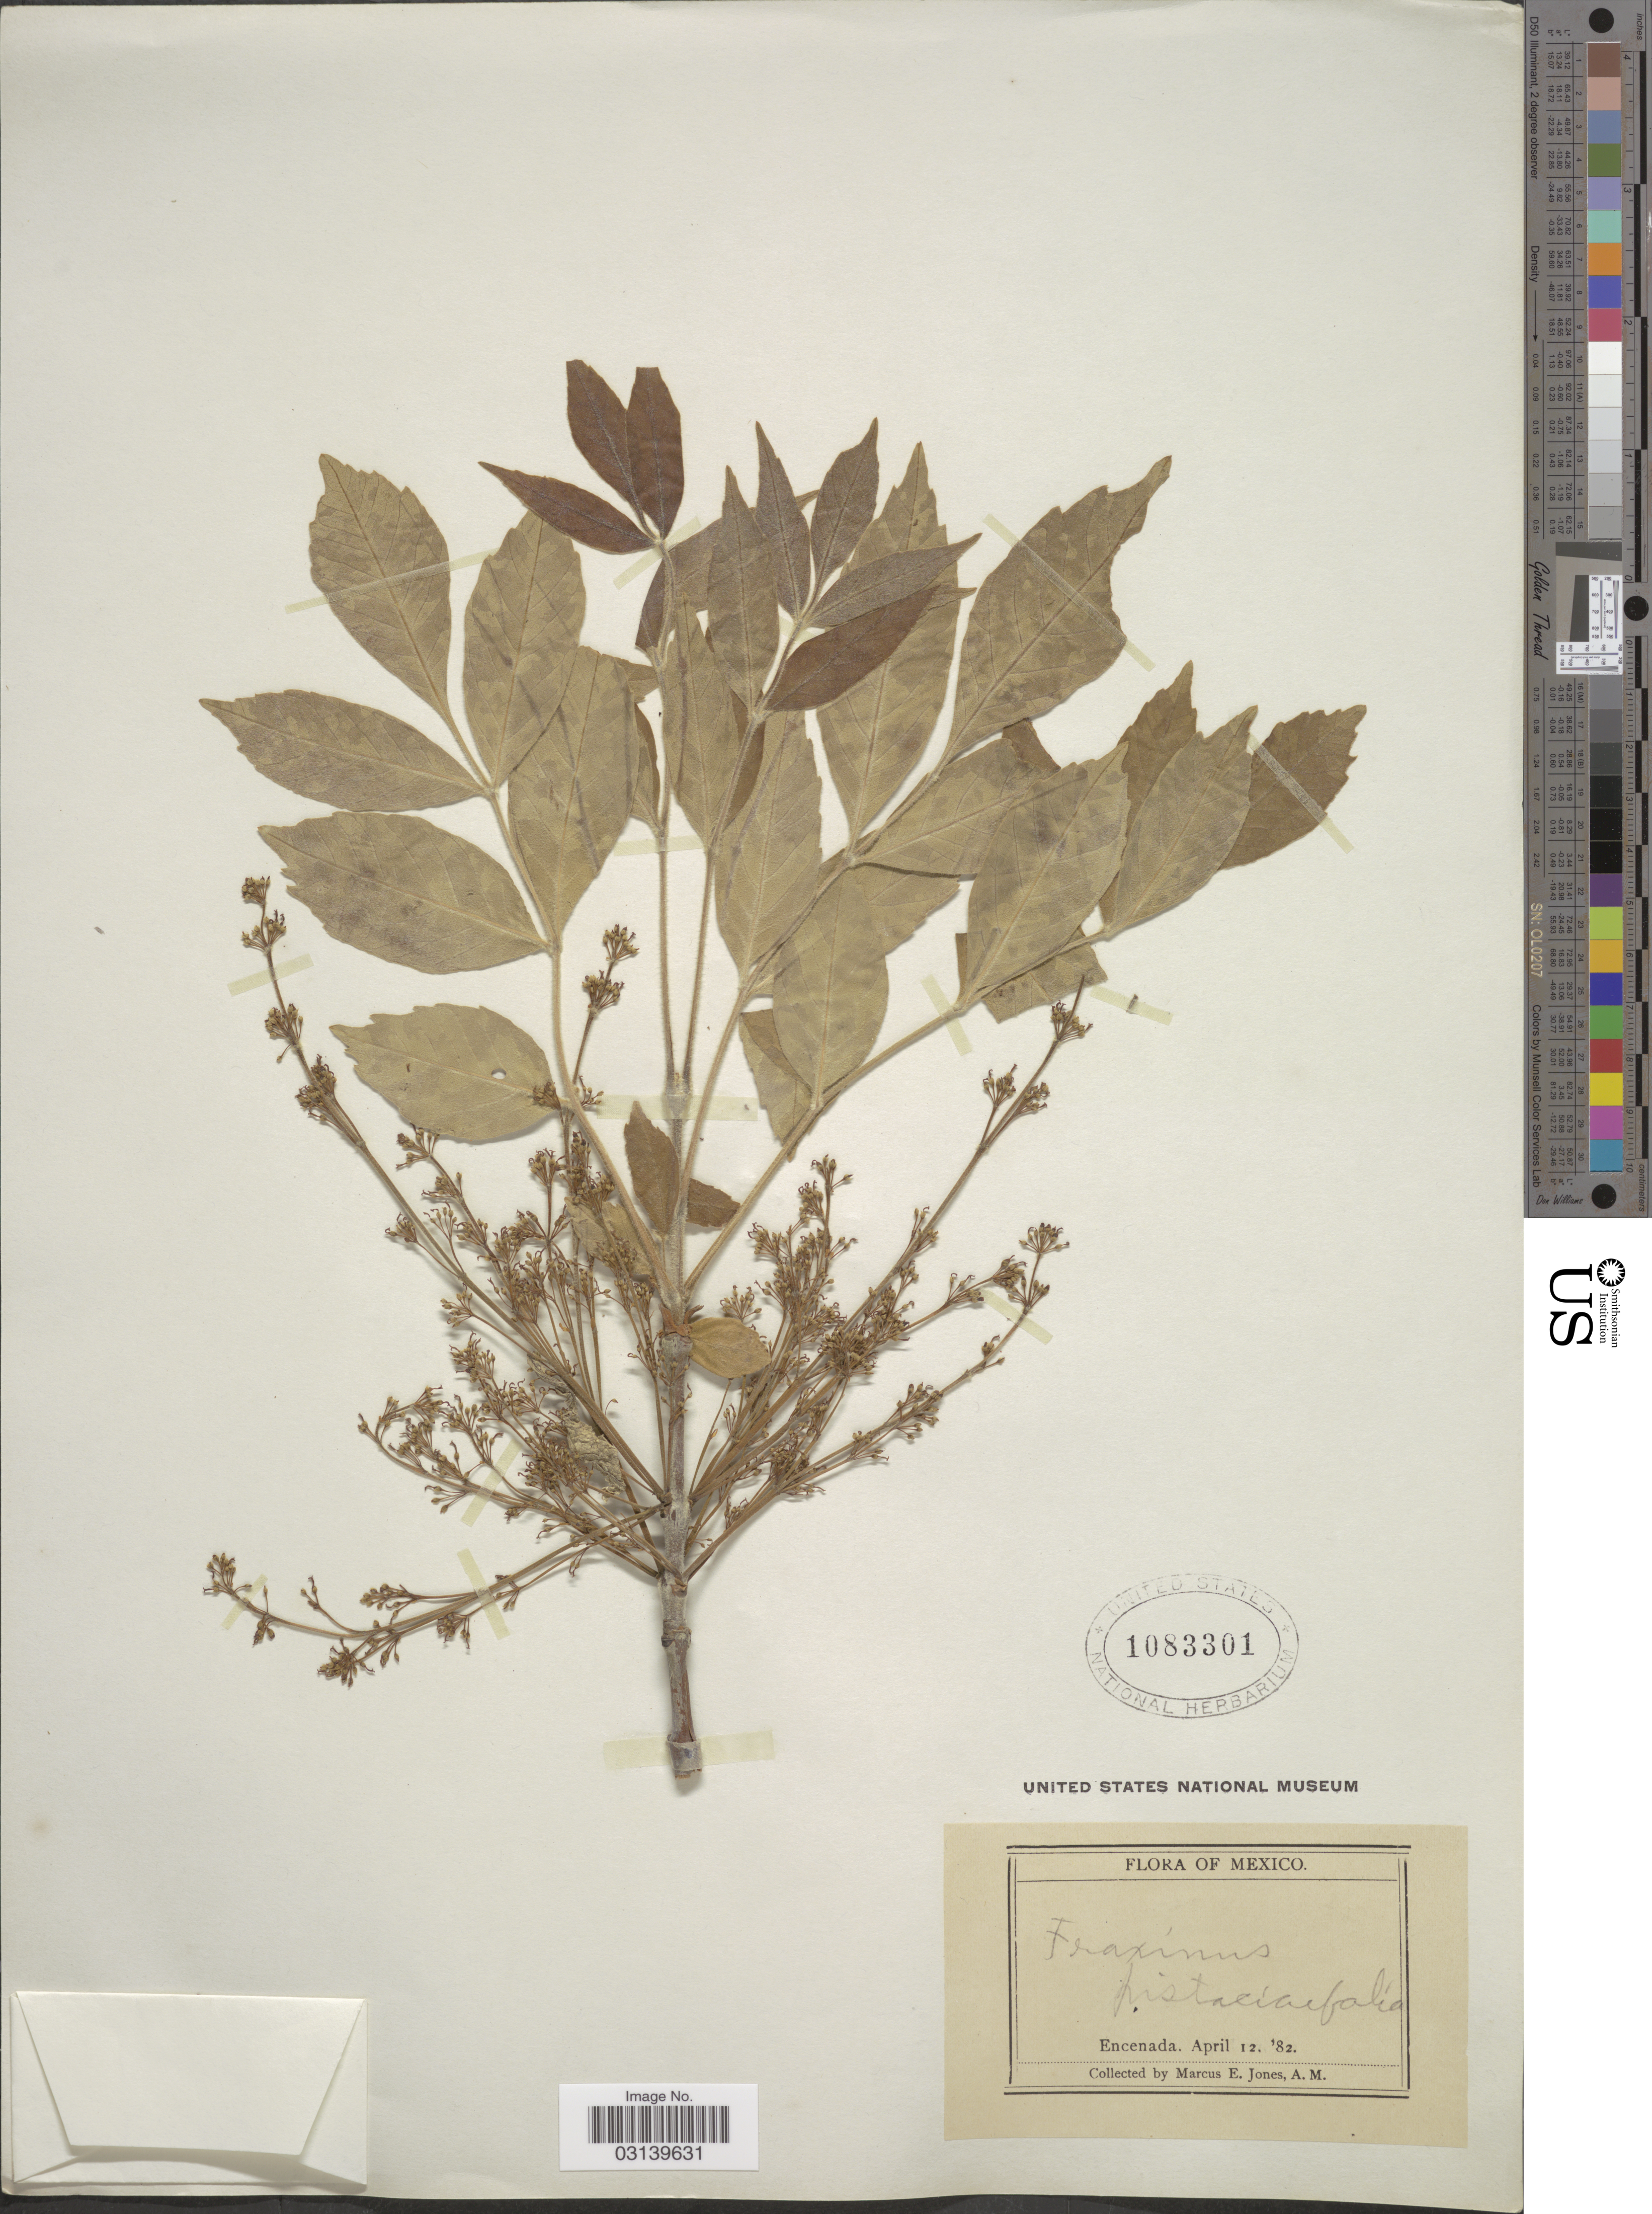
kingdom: Plantae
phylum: Tracheophyta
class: Magnoliopsida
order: Lamiales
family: Oleaceae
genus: Fraxinus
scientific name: Fraxinus pistaciaefolia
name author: Torr.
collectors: M. E. Jones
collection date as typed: Transcribed d/m/y: 12/4/82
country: Mexico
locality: Encenada.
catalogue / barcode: US 1083301